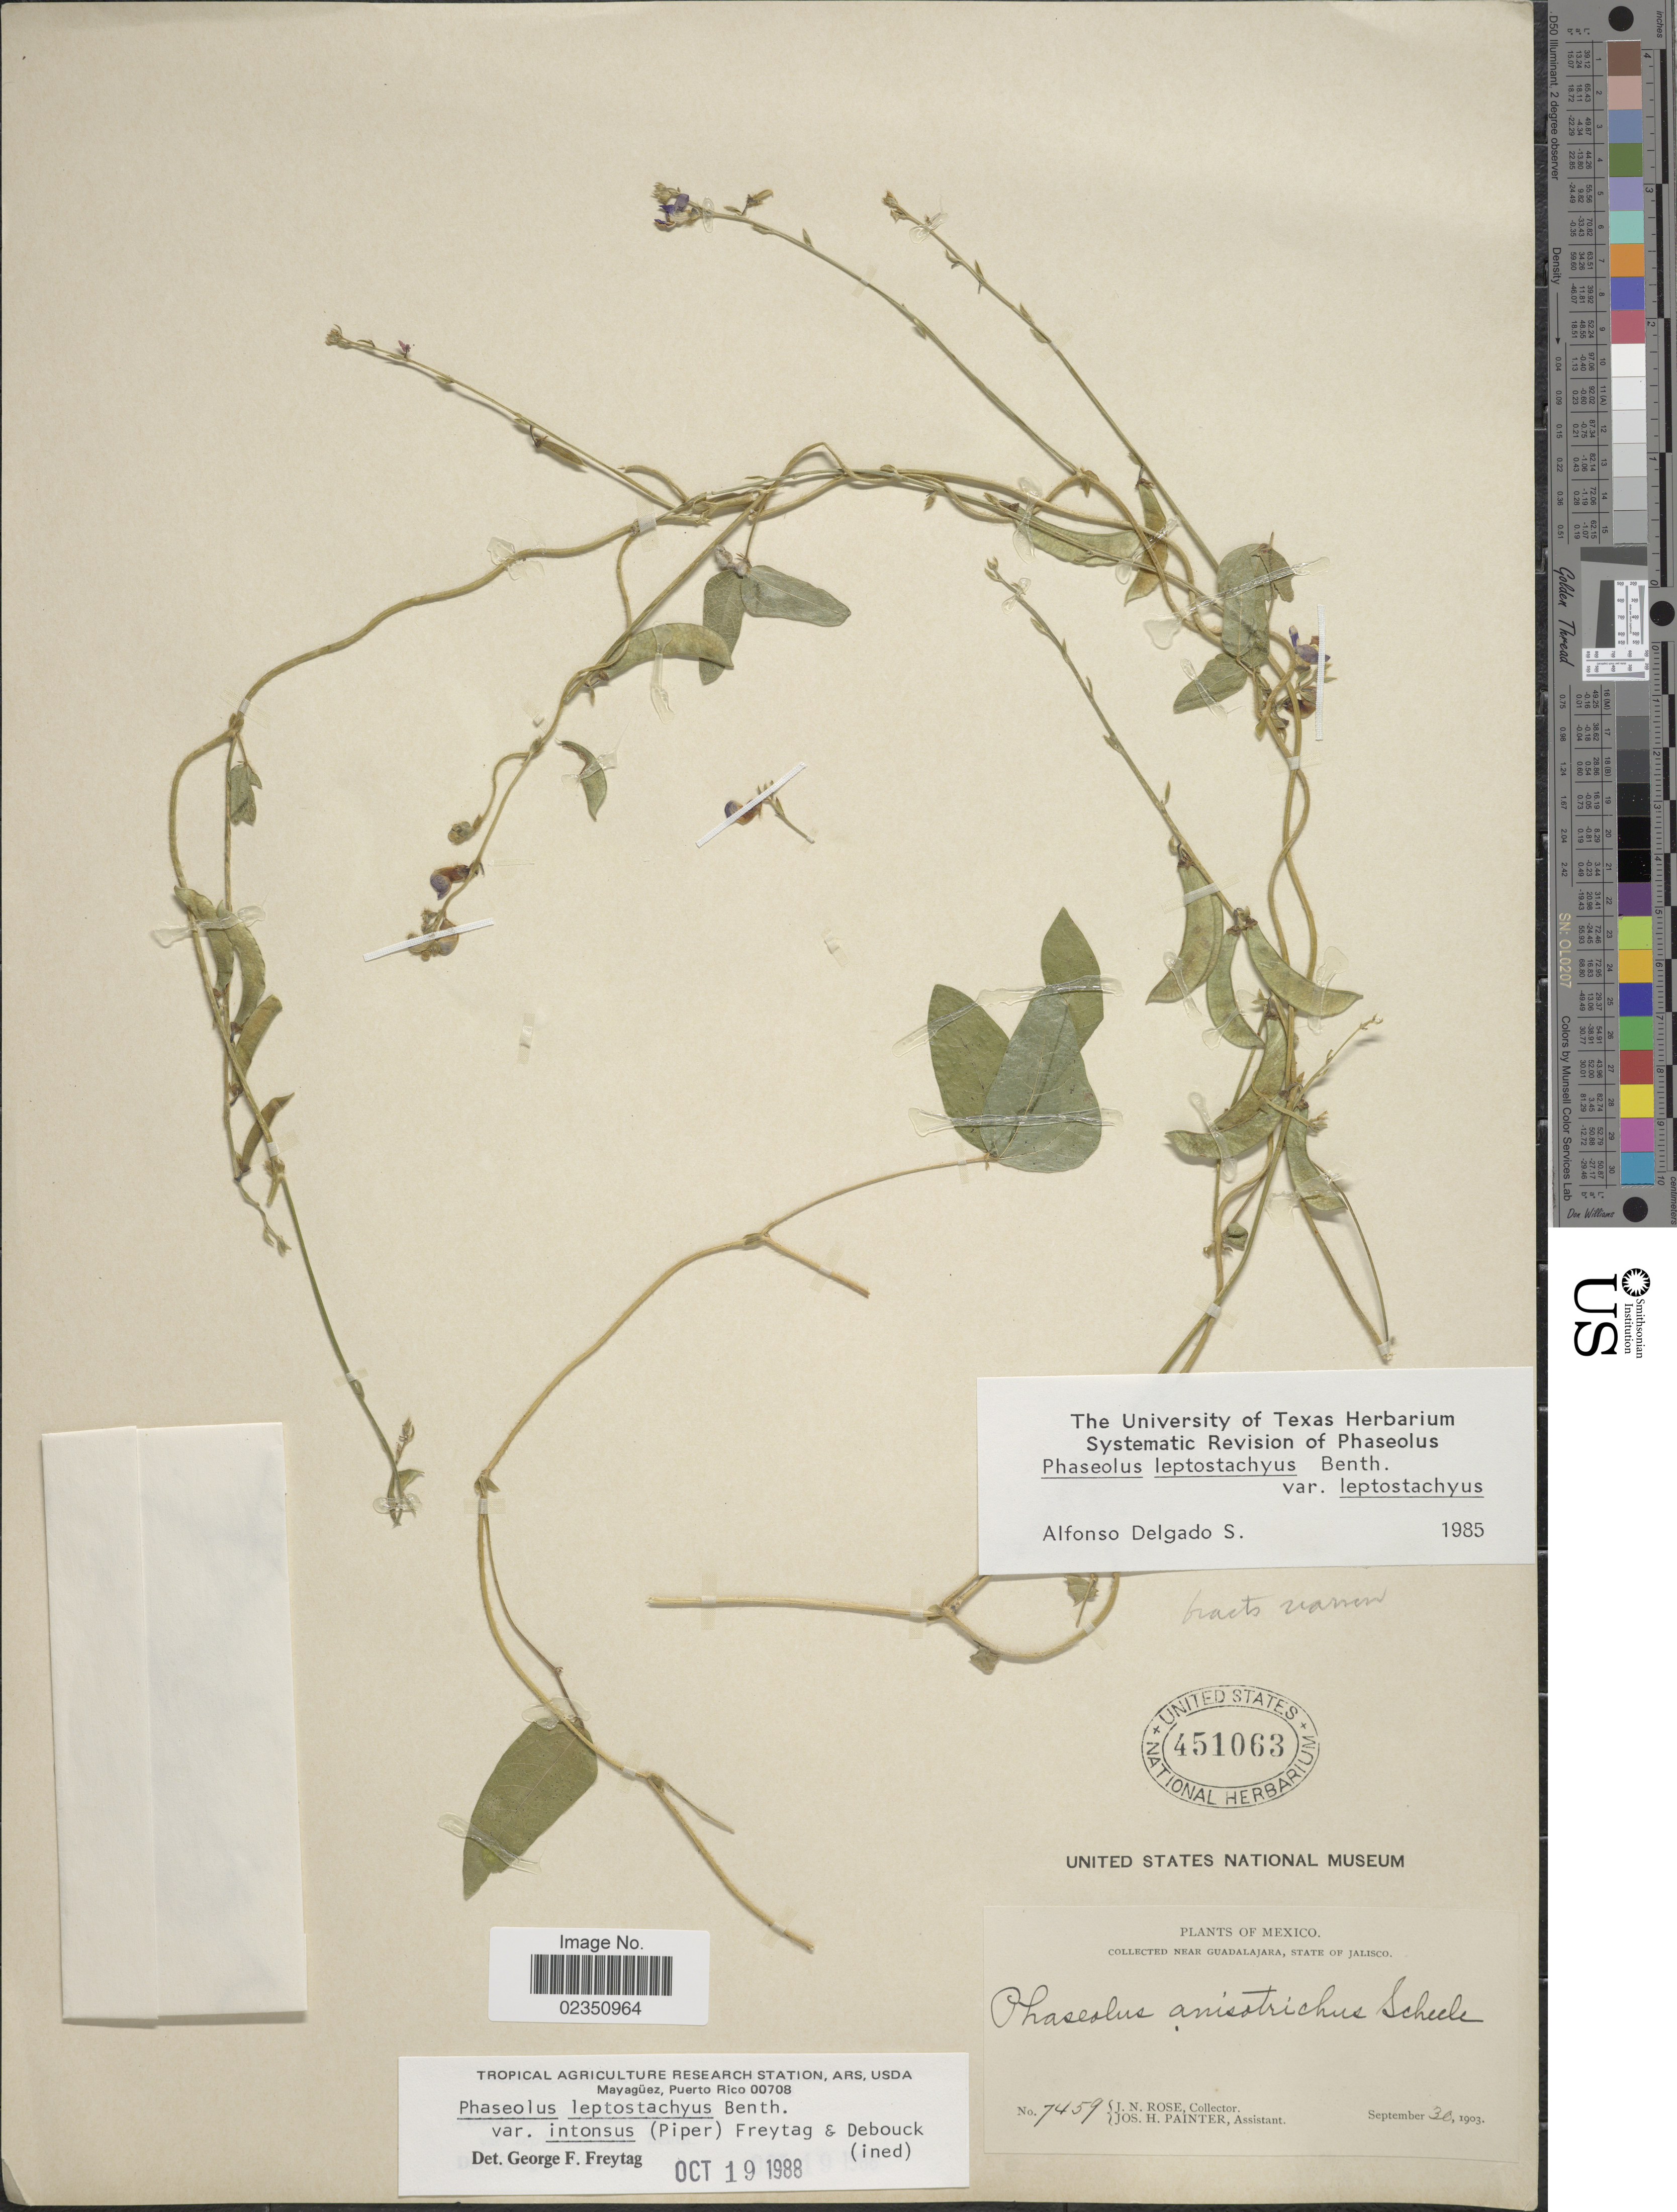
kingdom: Plantae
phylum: Tracheophyta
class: Magnoliopsida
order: Fabales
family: Fabaceae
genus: Phaseolus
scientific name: Phaseolus leptostachyus var. intonsus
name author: (Piper) Freytag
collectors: J. N. Rose & J. H. Painter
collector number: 7459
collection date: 1903-09-30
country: Mexico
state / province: Jalisco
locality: Near Guadalajara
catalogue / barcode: US 451063